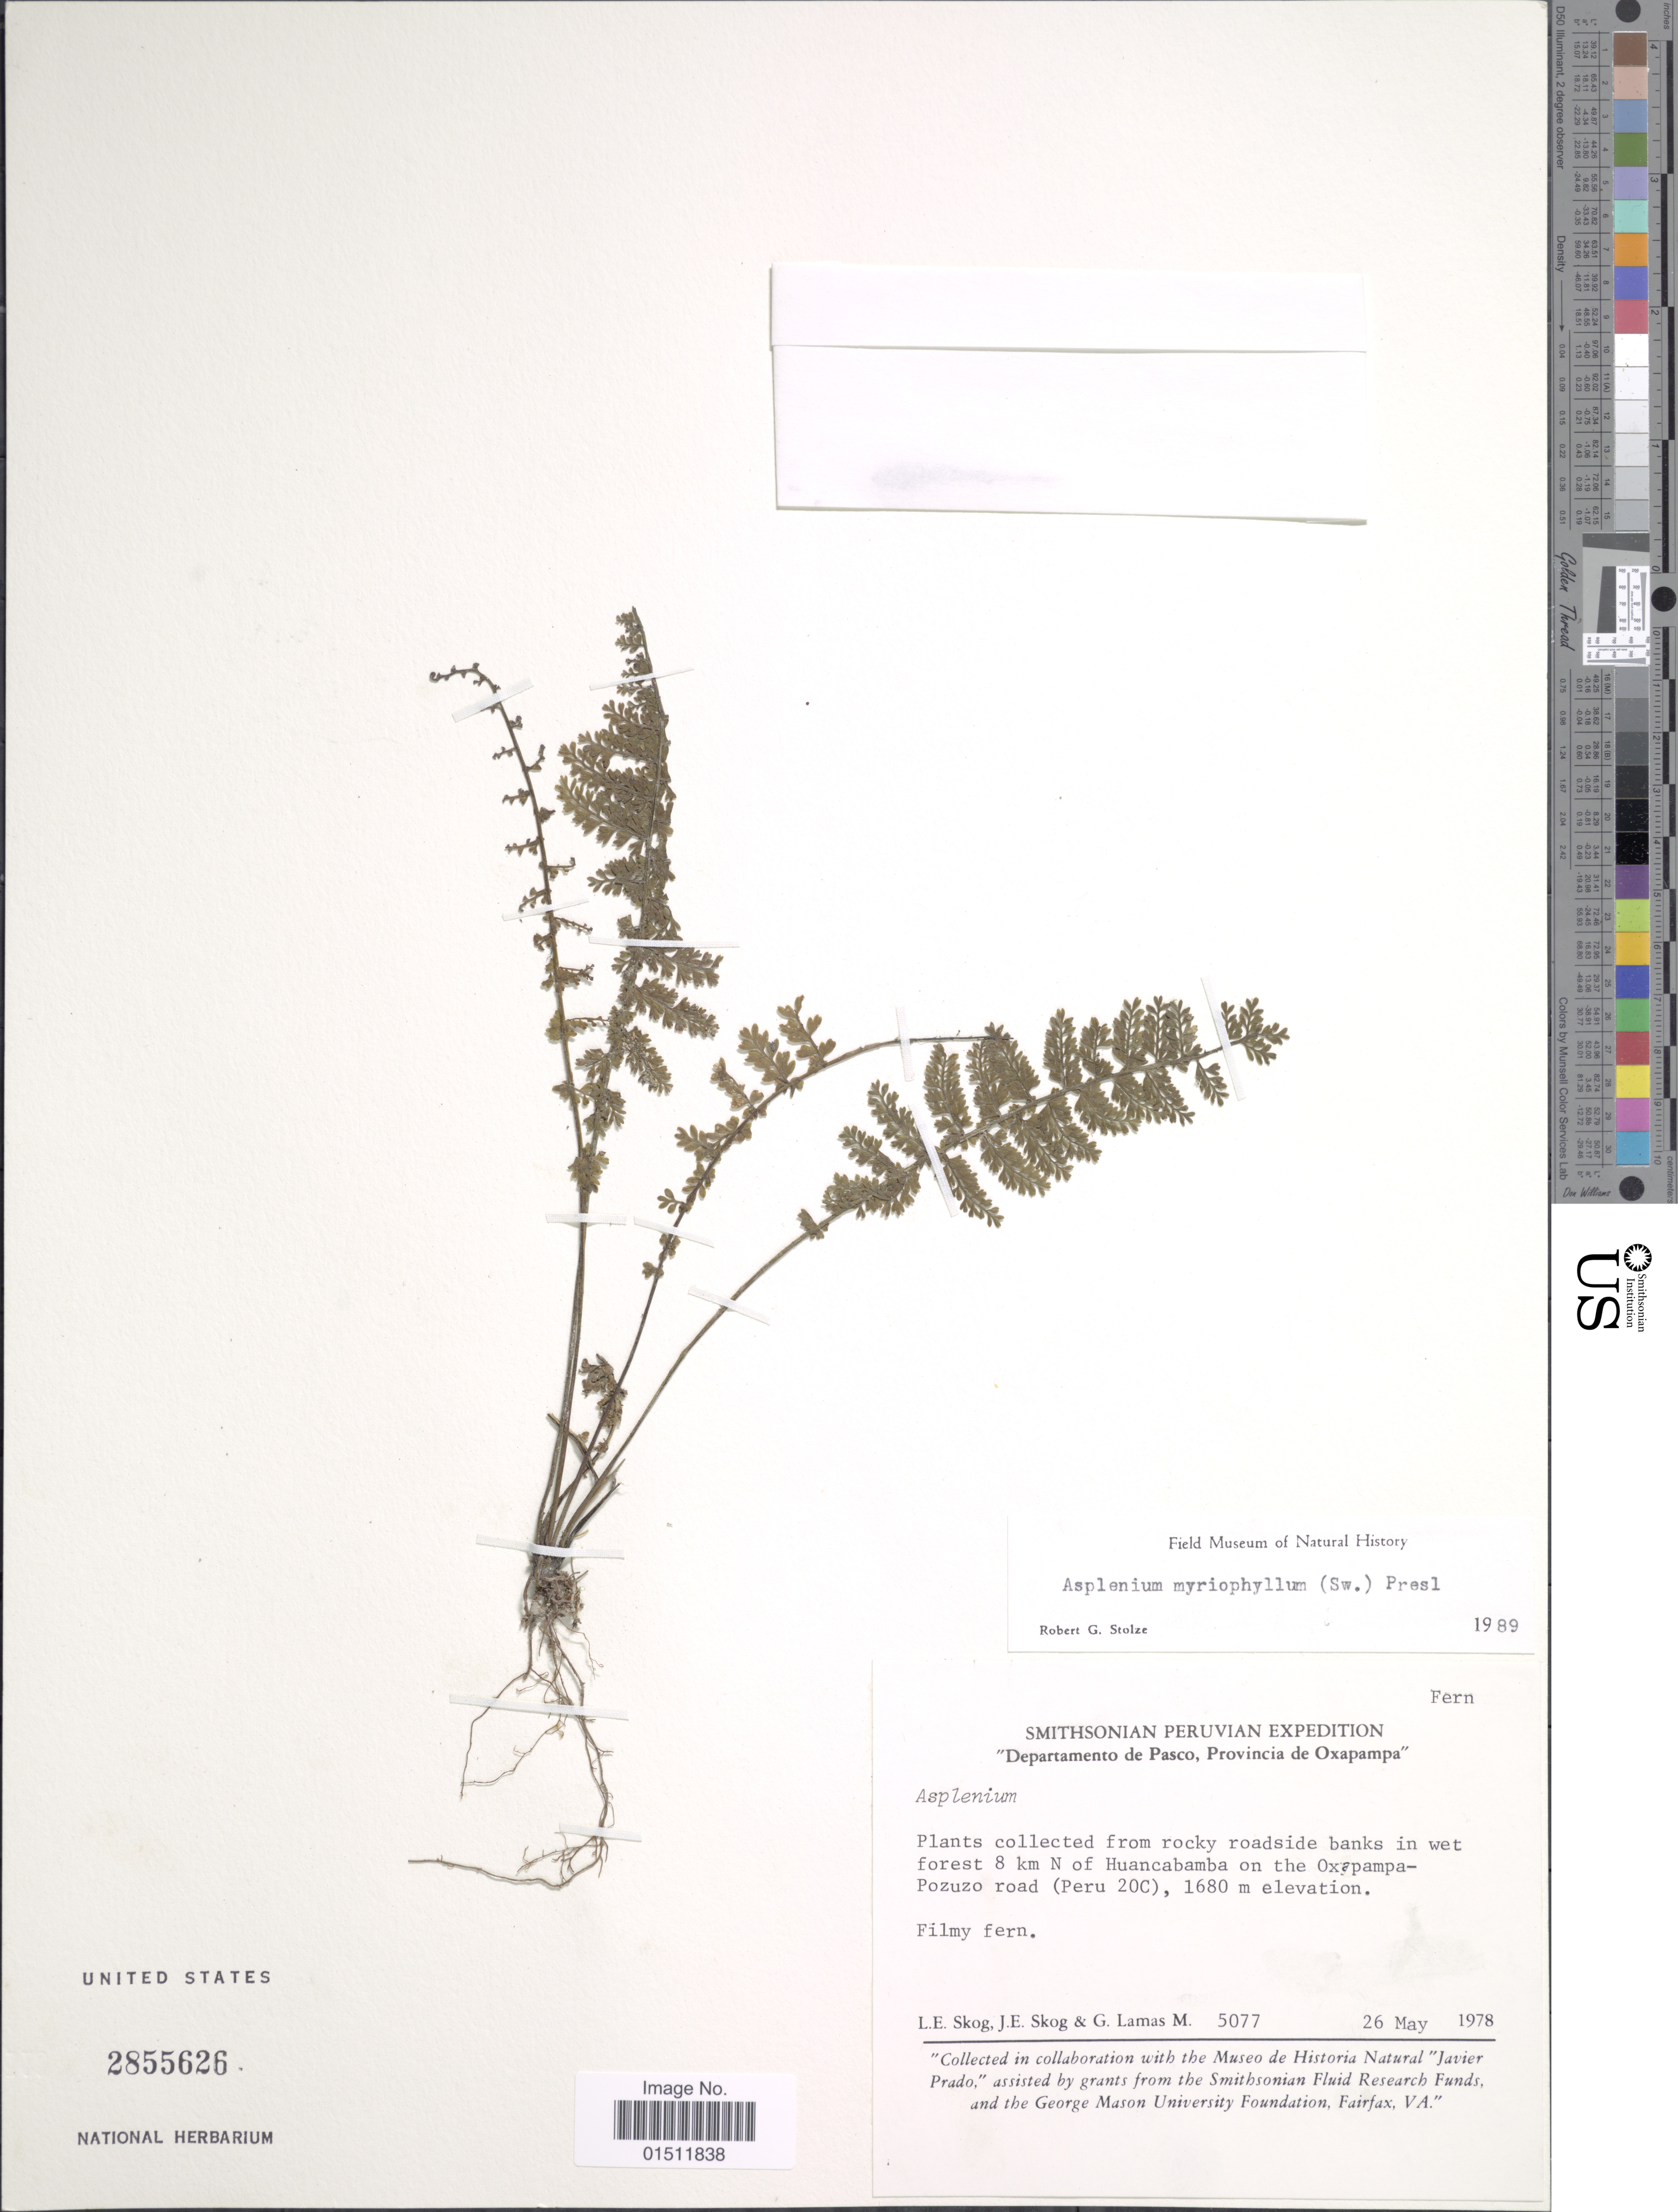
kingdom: Plantae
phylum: Tracheophyta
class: Polypodiopsida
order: Polypodiales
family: Aspleniaceae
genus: Asplenium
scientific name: Asplenium myriophyllum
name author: (Sw.) C. Presl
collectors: L. E. Skog, J. E. Skog & G. Lamas M.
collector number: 5077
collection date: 1978-05-26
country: Peru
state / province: Pasco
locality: Provincia de Oxapampa, 8 km N of Huancabamba on the Oxapampa Pozuzo roas (Peru 20C)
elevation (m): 1680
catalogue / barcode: US 2855626